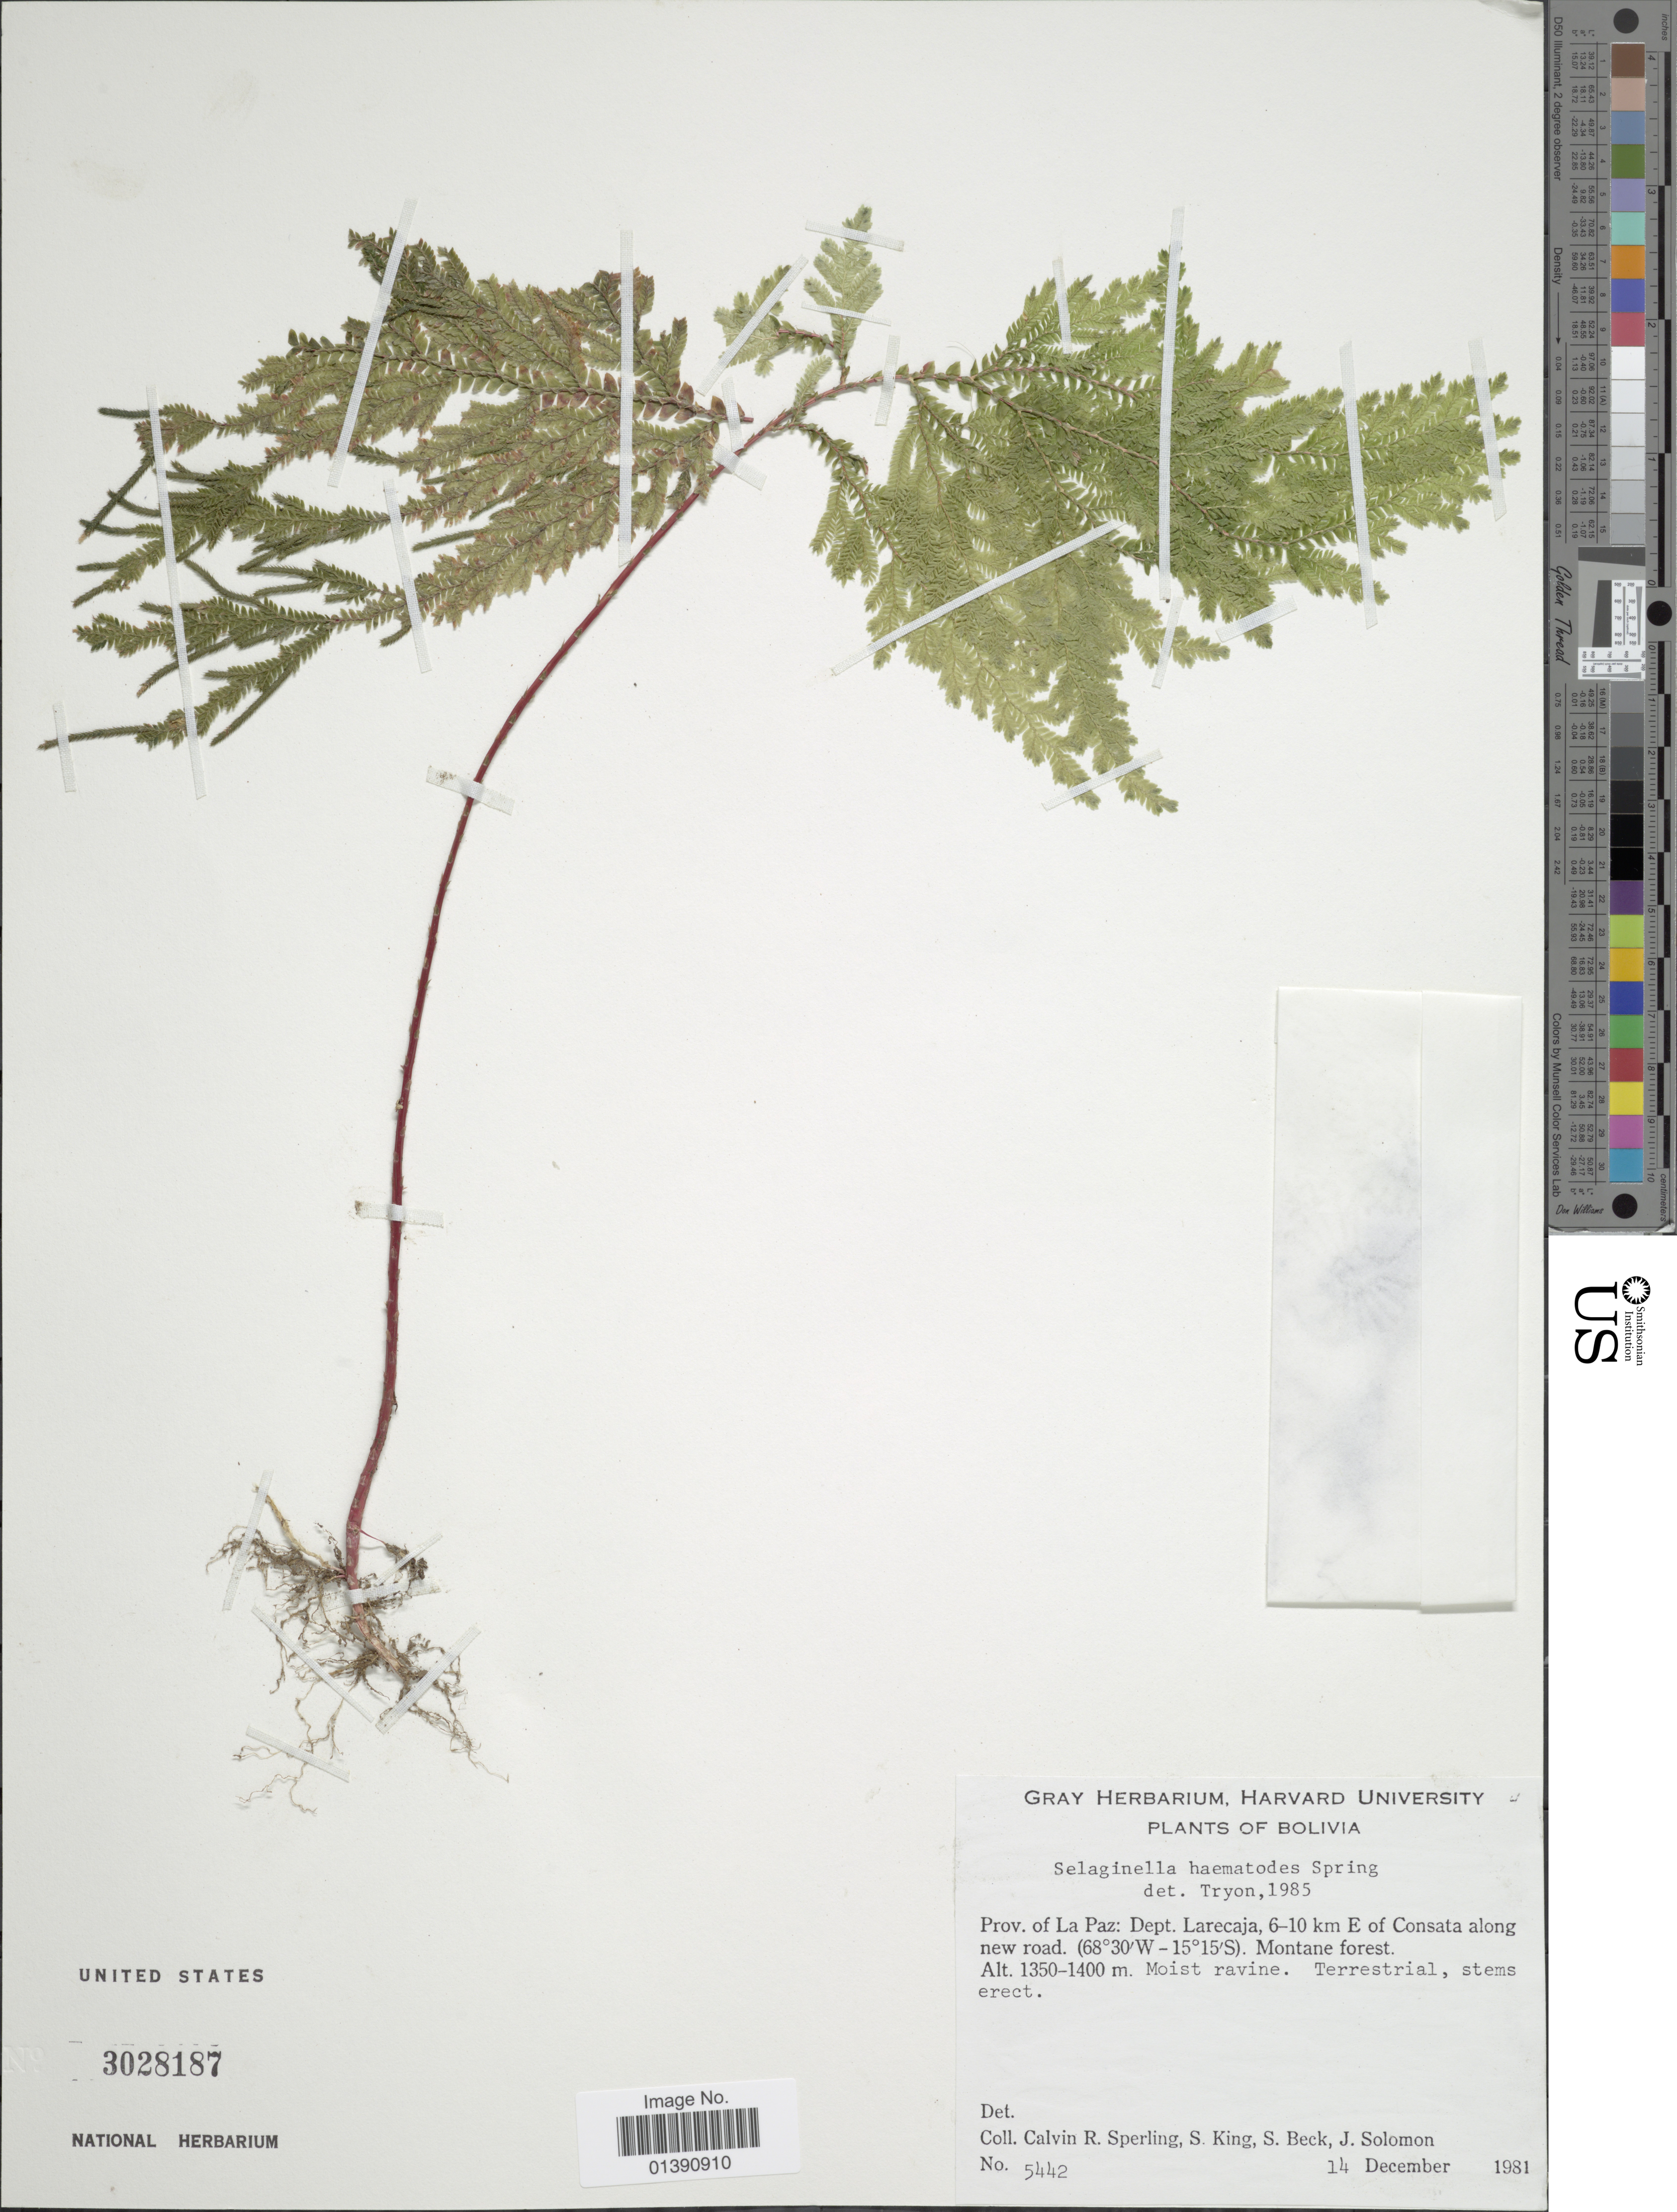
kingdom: Plantae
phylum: Tracheophyta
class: Lycopodiopsida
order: Selaginellales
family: Selaginellaceae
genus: Selaginella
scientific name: Selaginella haematodes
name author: (Kunze) Spring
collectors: C. R. Sperling, S. King, S. Beck & J. Solomon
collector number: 5442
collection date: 1981-12-14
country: Bolivia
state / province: La Paz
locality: Dept Larecaja, 6-10 km E of Consata along new road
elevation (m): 1350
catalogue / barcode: US 3028187